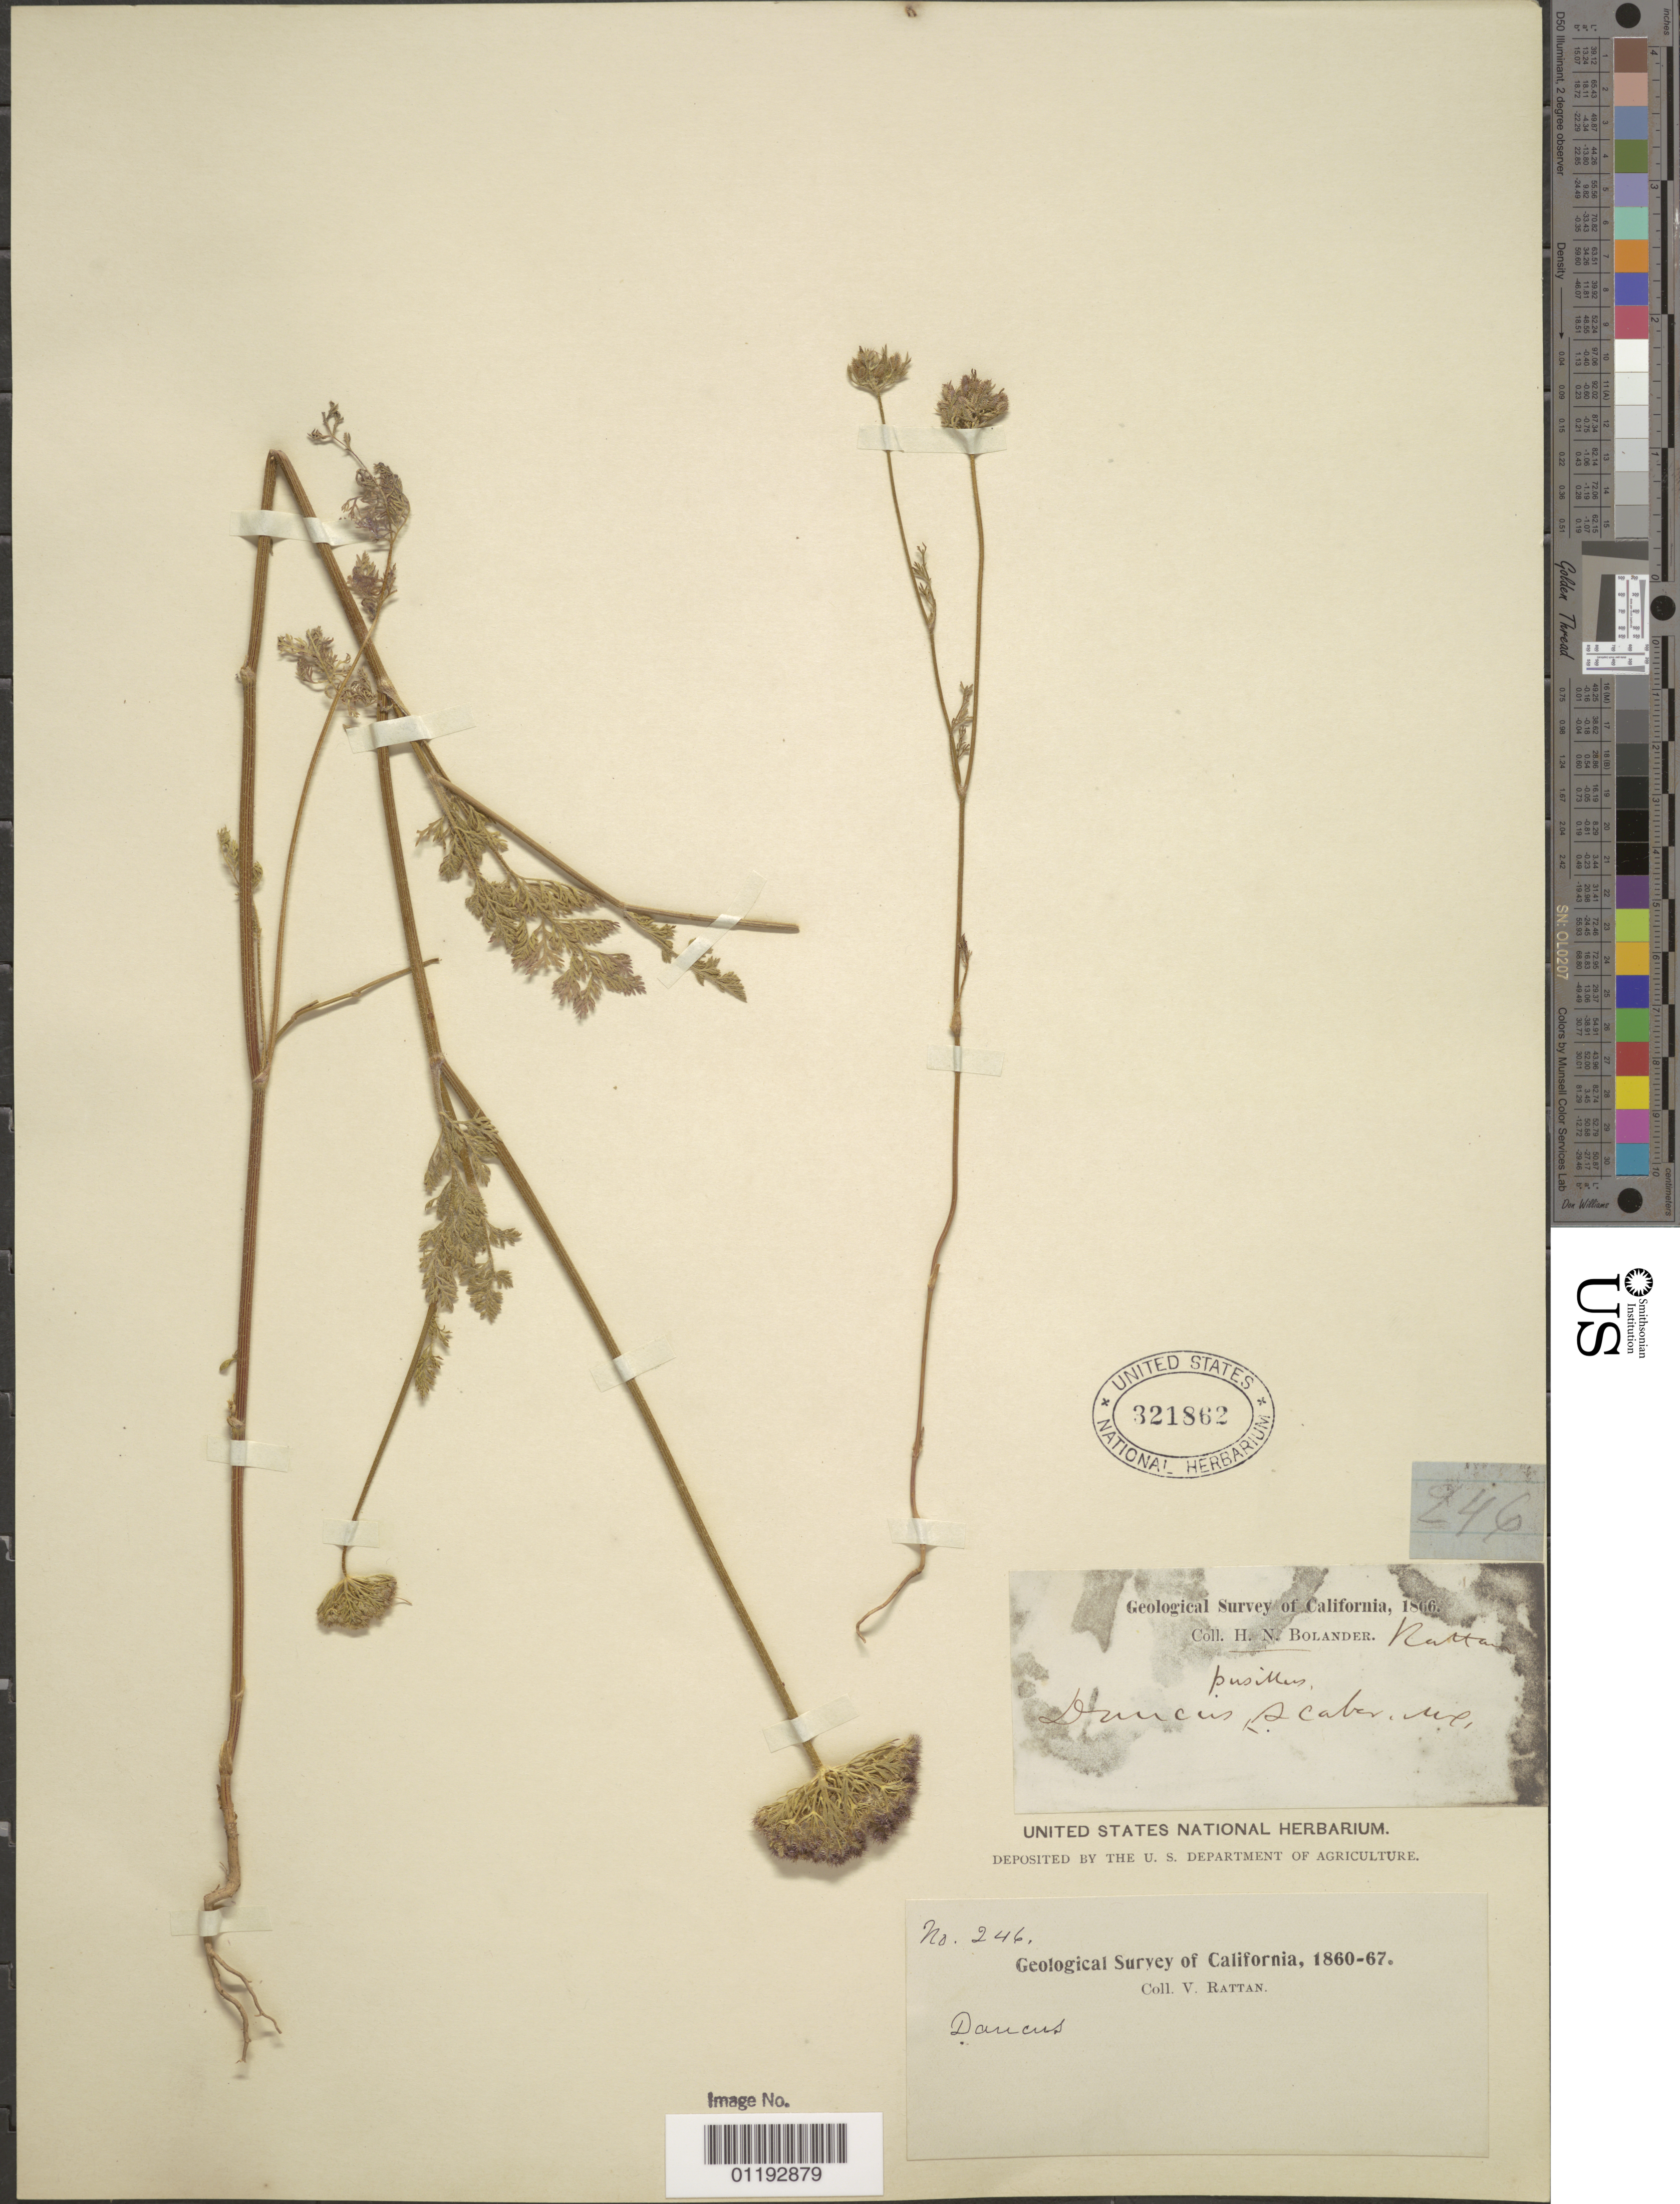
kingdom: Plantae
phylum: Tracheophyta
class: Magnoliopsida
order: Apiales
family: Apiaceae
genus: Daucus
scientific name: Daucus pusillus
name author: Michx.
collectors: V. Rattan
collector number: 246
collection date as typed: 1860 to -- --- 1867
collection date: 1860/1867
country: United States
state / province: California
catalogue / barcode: US 321862